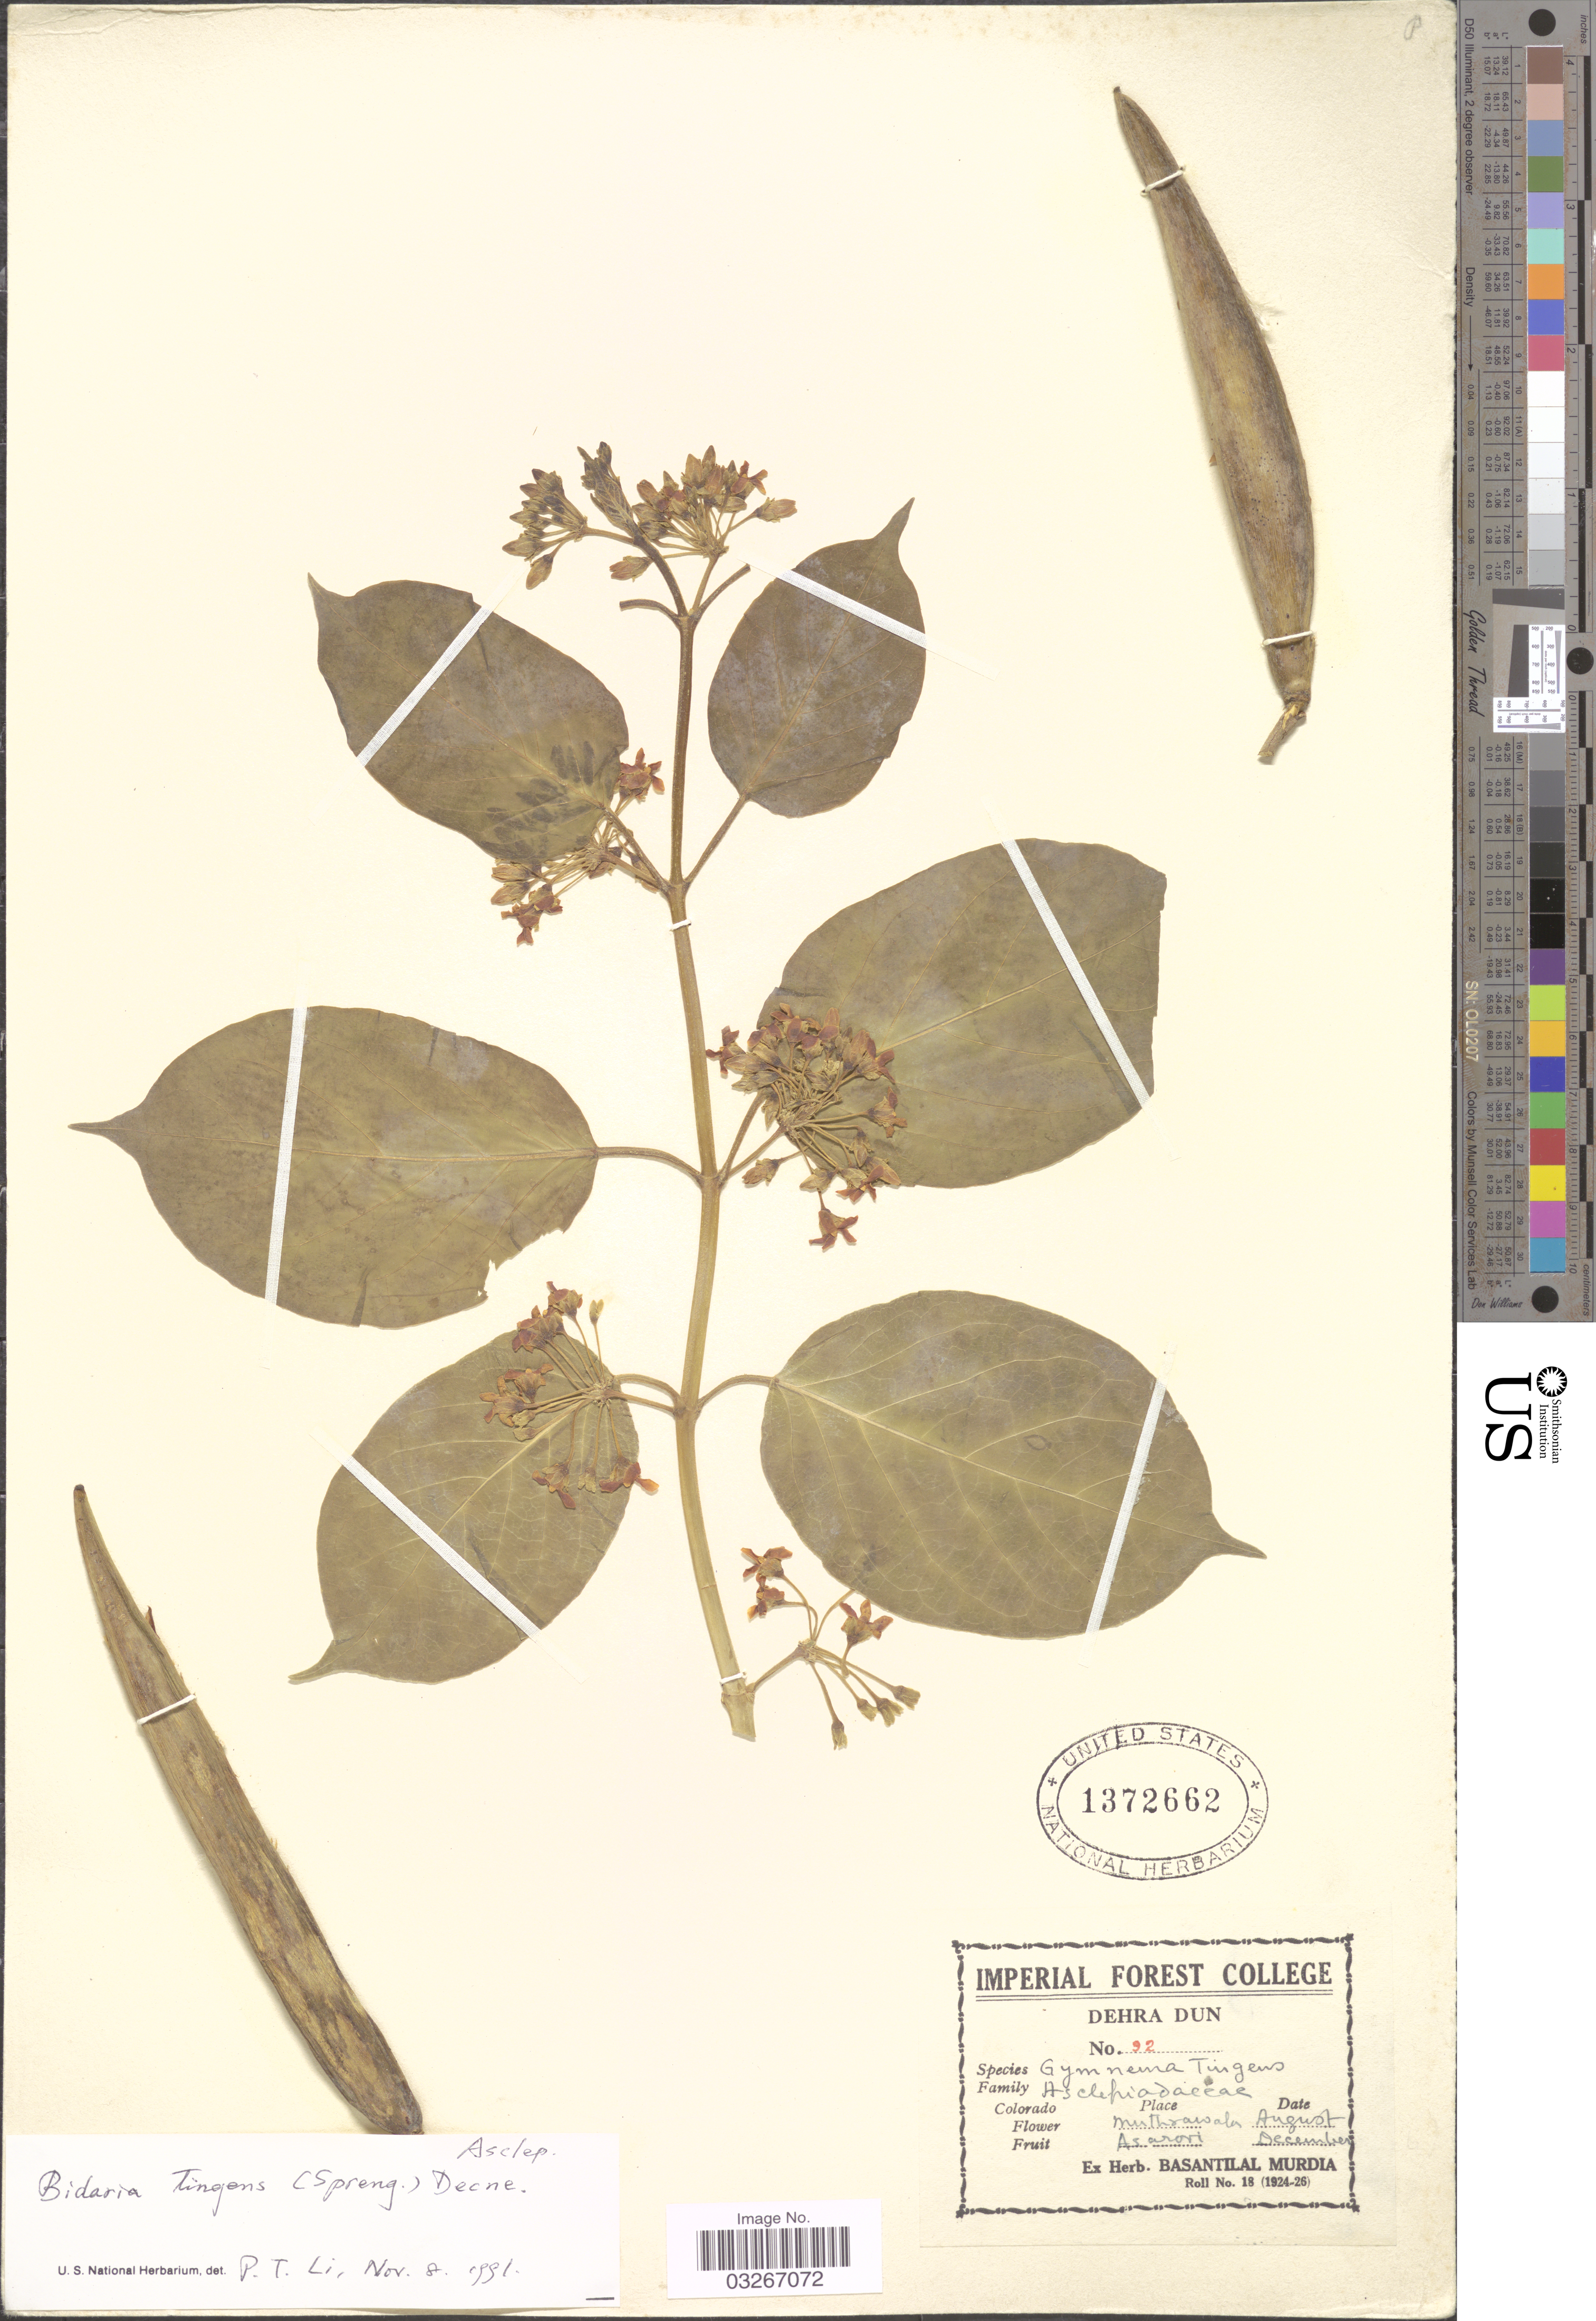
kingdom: Plantae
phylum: Tracheophyta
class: Magnoliopsida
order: Gentianales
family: Apocynaceae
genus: Gymnema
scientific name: Gymnema inodorum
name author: (Lour.) Decne.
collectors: Ex herb. Basantilal Murdia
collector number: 92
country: India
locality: Dehra Dun. Muthsawala [interpreted]. Asarori.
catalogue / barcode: US 1372662